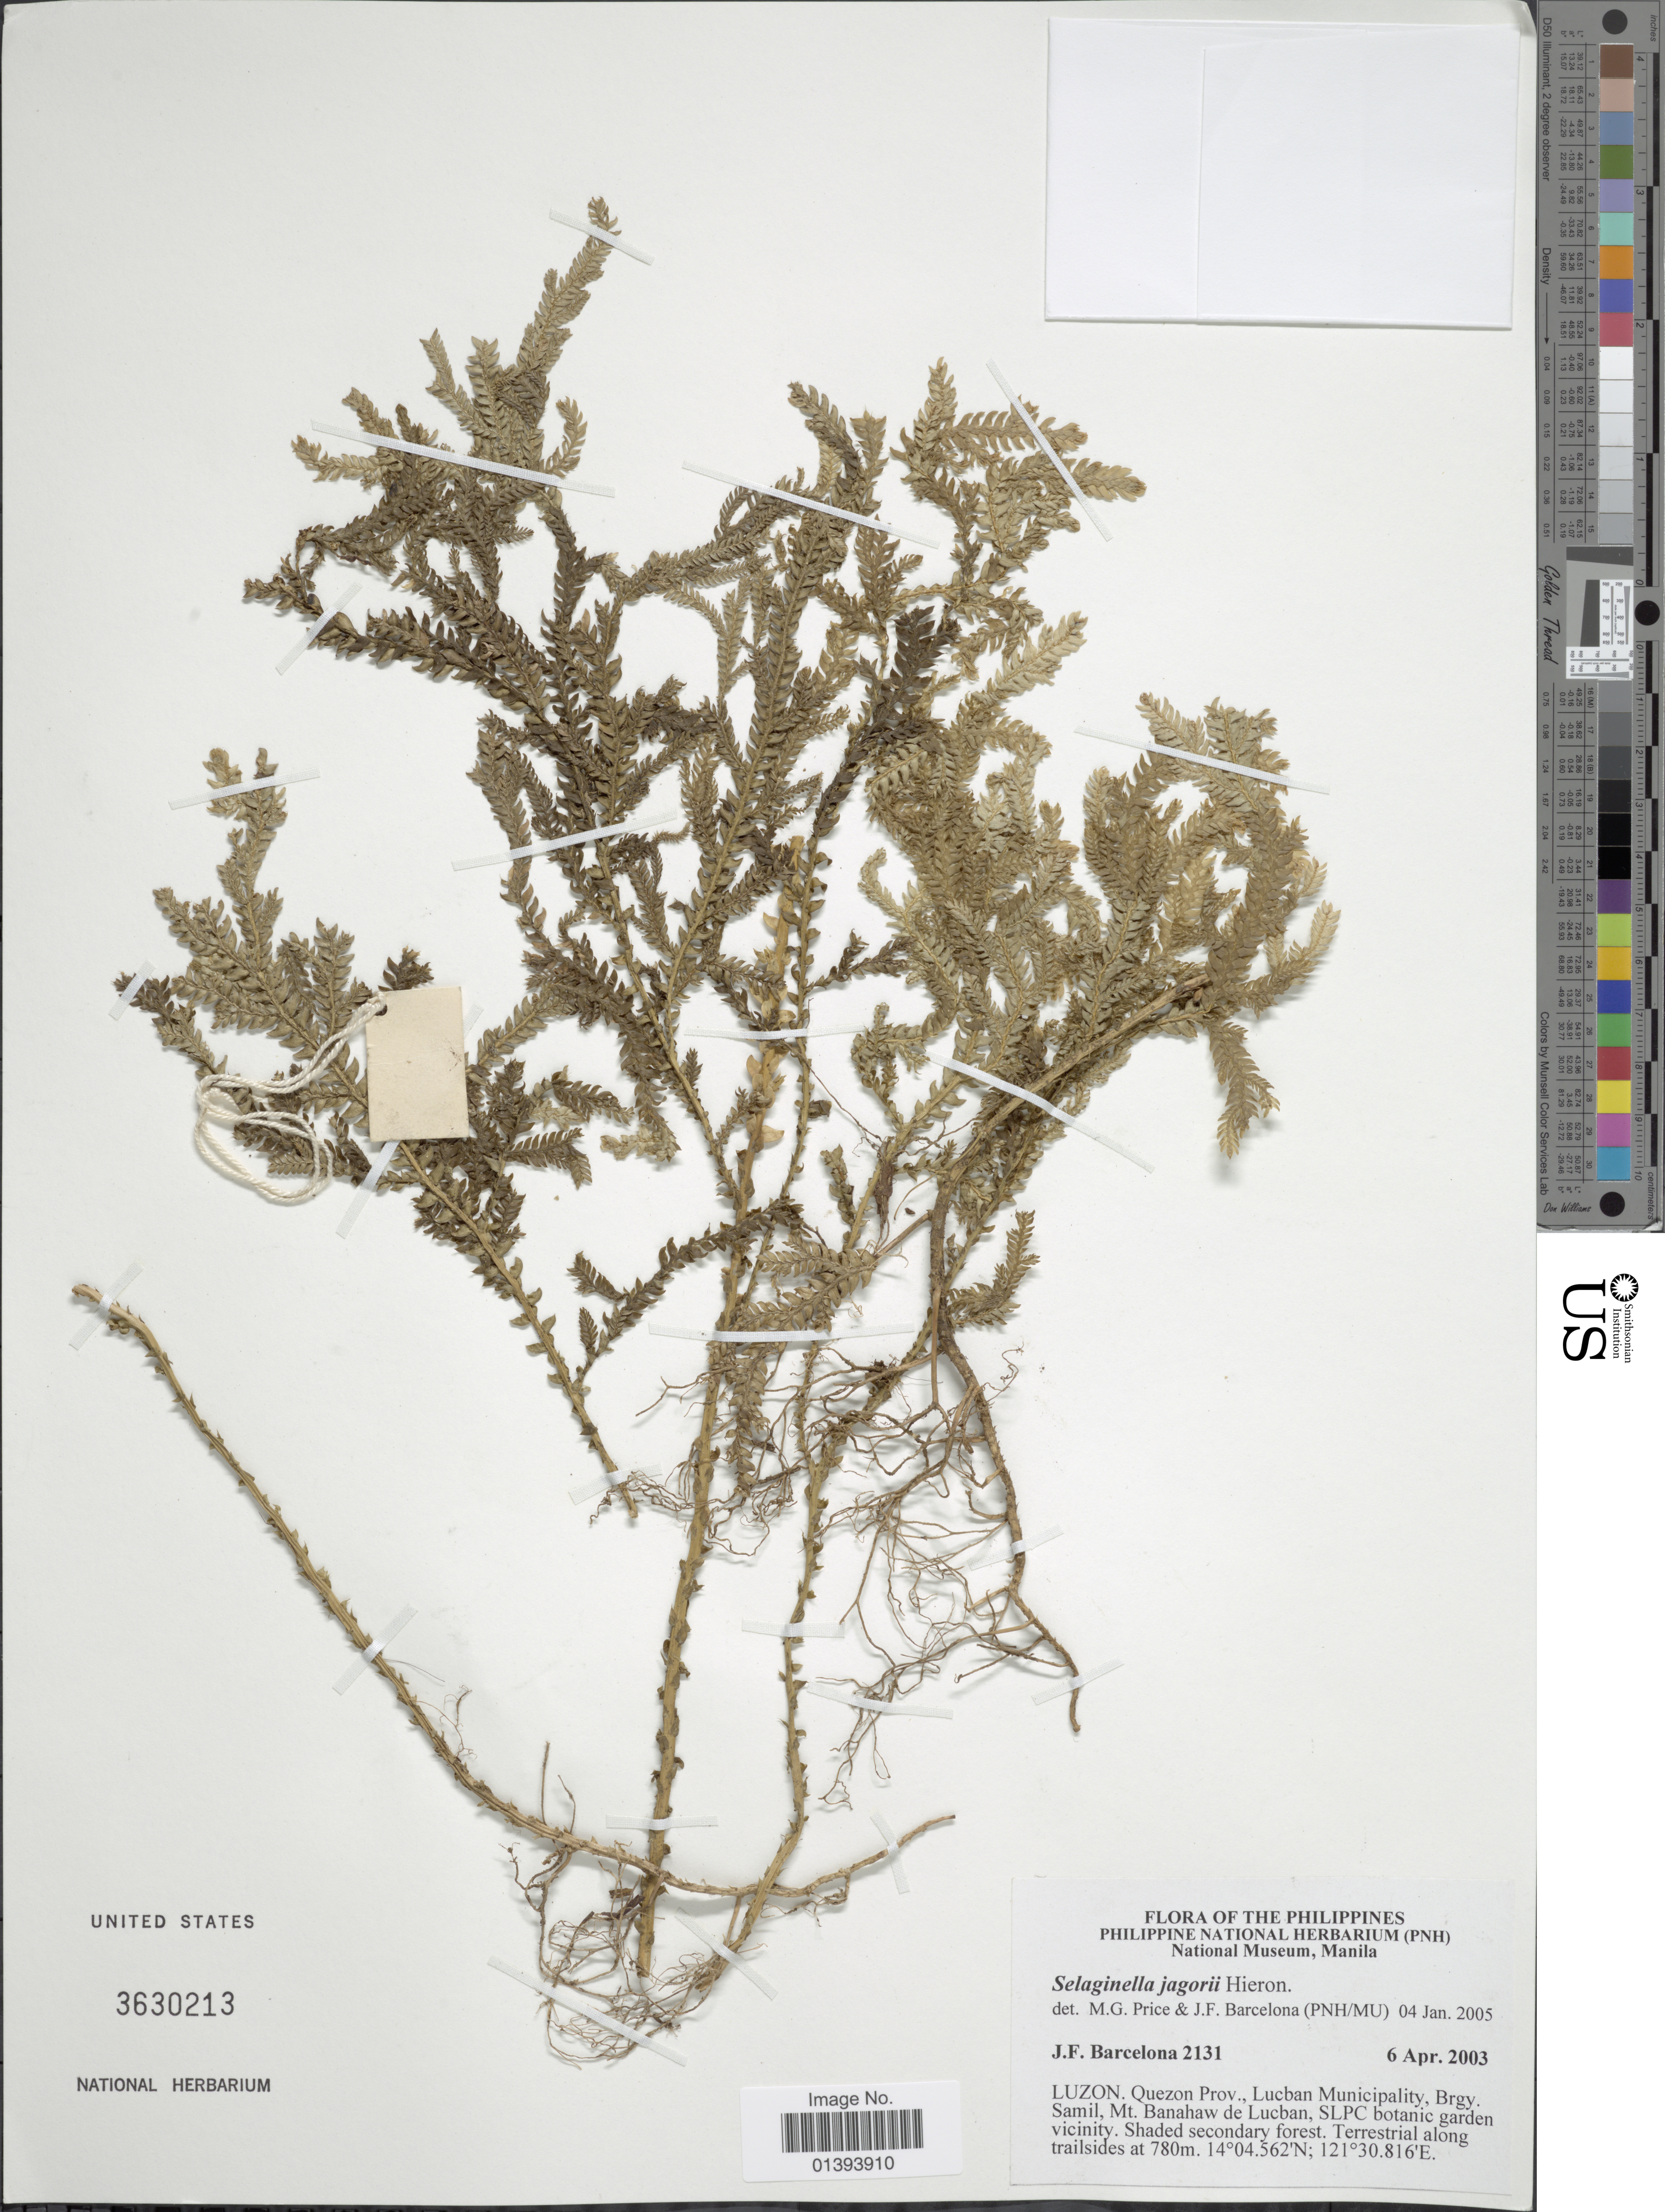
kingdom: Plantae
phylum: Tracheophyta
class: Lycopodiopsida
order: Selaginellales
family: Selaginellaceae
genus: Selaginella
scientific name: Selaginella jagorii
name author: Warb.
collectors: J. F. Barcelona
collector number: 2131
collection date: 2003-04-06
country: Philippines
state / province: Central Luzon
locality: Luzon, Quezon Prov., Lucban Municipality, Brgy, Samil, Mt. Banahaw de Lucban, SLPC botanic garden vicinity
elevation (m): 780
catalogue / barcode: US 3630213